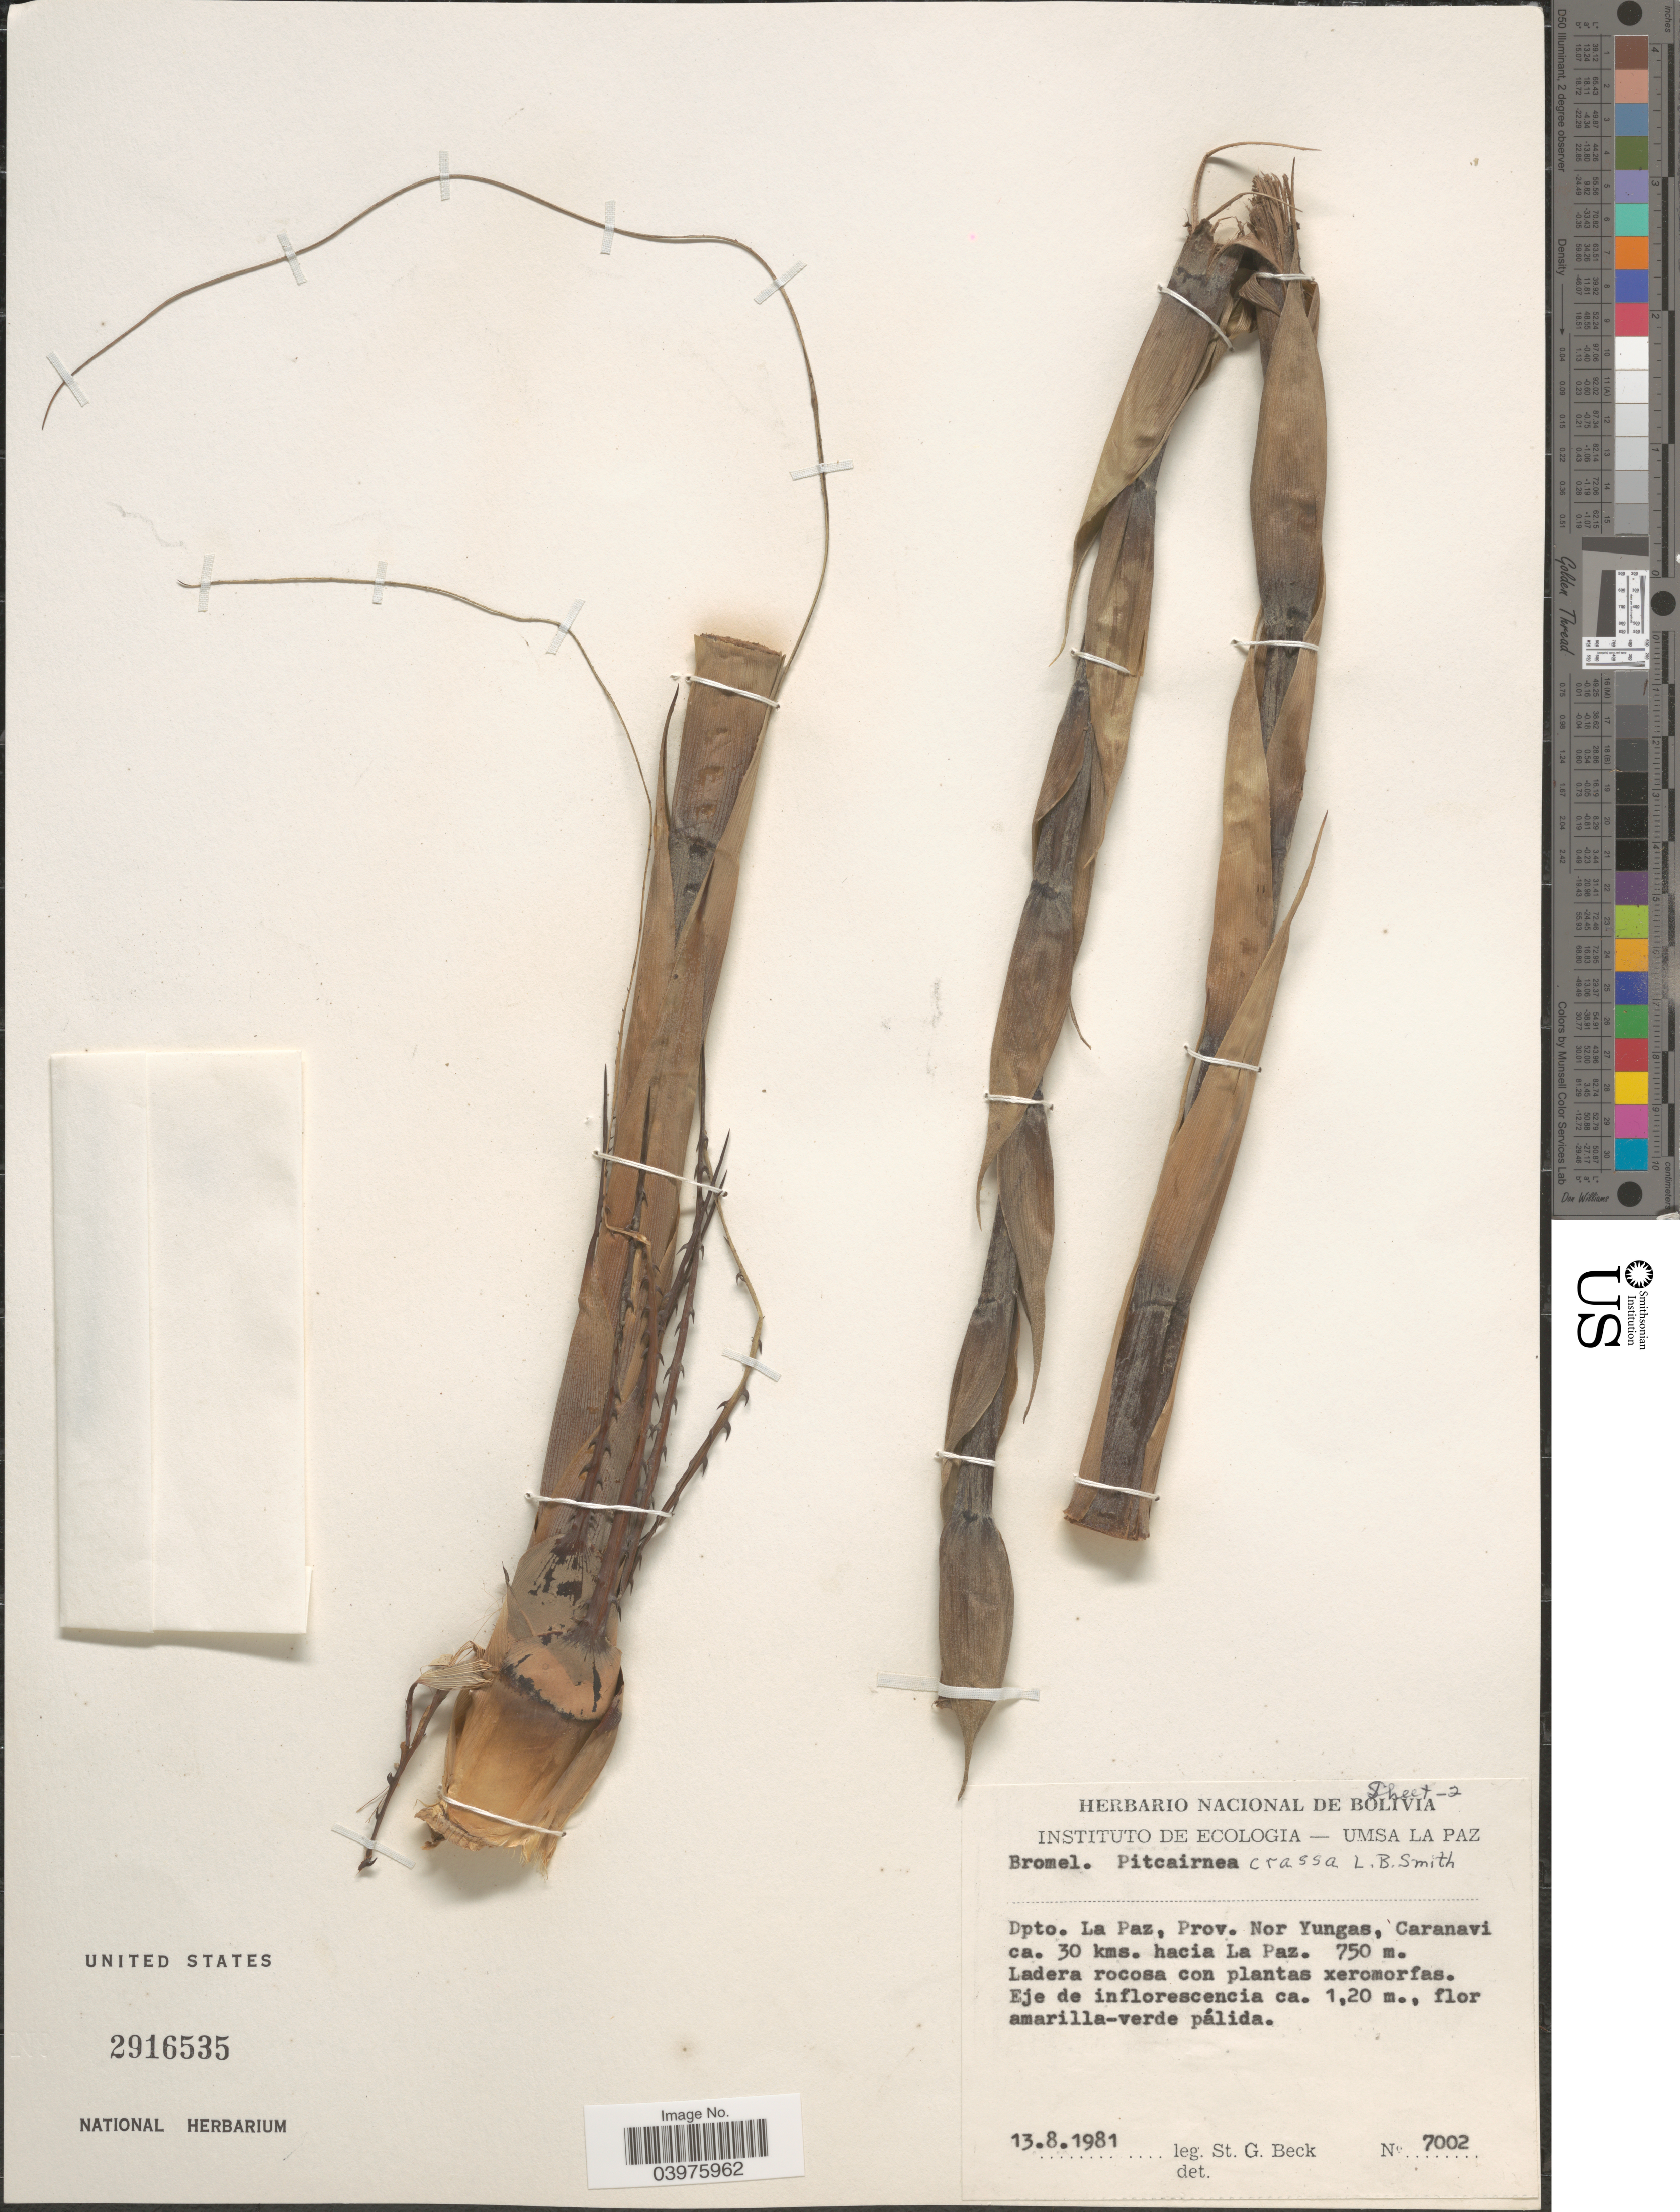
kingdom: Plantae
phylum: Tracheophyta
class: Liliopsida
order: Poales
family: Bromeliaceae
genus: Pitcairnia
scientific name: Pitcairnia crassa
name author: L.B. Sm.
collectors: S. G. Beck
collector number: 7002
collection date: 1981-08-13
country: Bolivia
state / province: La Paz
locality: Dpto. La Paz, Prov. Nor Yungas, Caranavi ca. 30 kms. hacia La Paz.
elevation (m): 750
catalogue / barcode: US 2916535